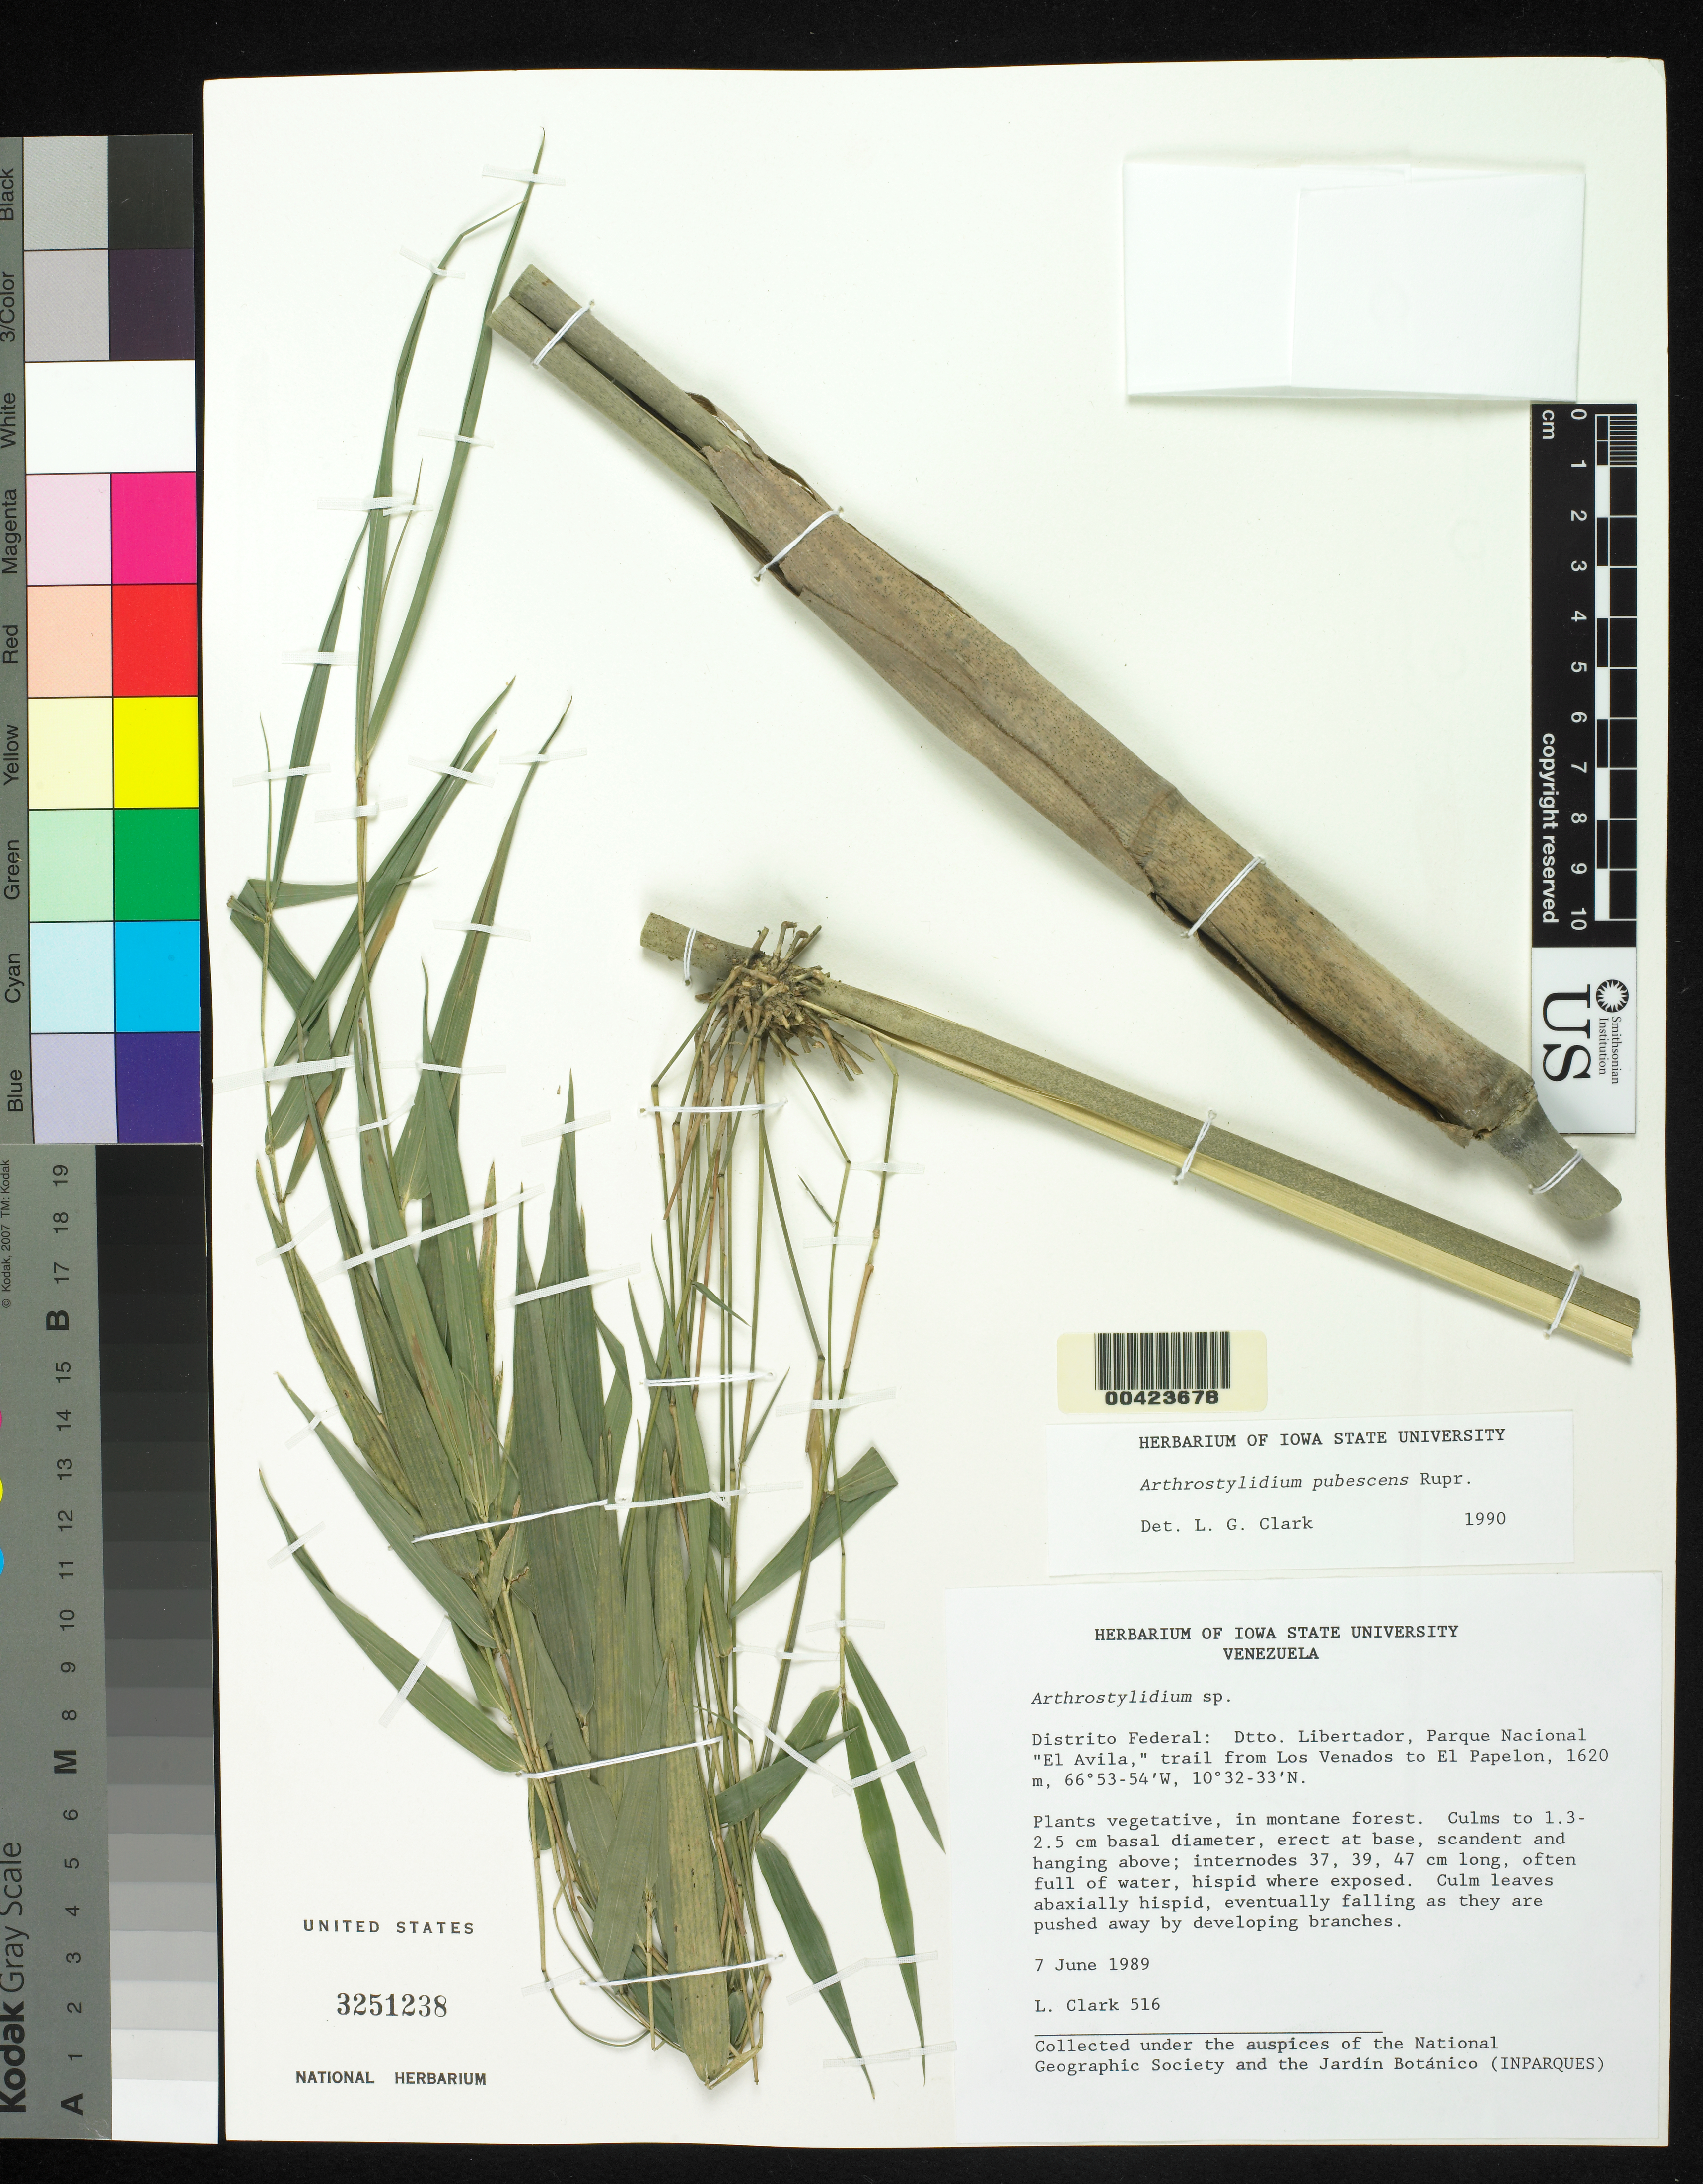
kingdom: Plantae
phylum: Tracheophyta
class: Liliopsida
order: Poales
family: Poaceae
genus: Arthrostylidium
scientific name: Arthrostylidium pubescens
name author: Rupr.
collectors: L. G. Clark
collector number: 516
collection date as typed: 07 Jun 1989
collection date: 1989-06-07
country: Venezuela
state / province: Miranda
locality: Los venados to el papelon, trail from; parque nacional "el avila"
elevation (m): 1620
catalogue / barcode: US 3251238